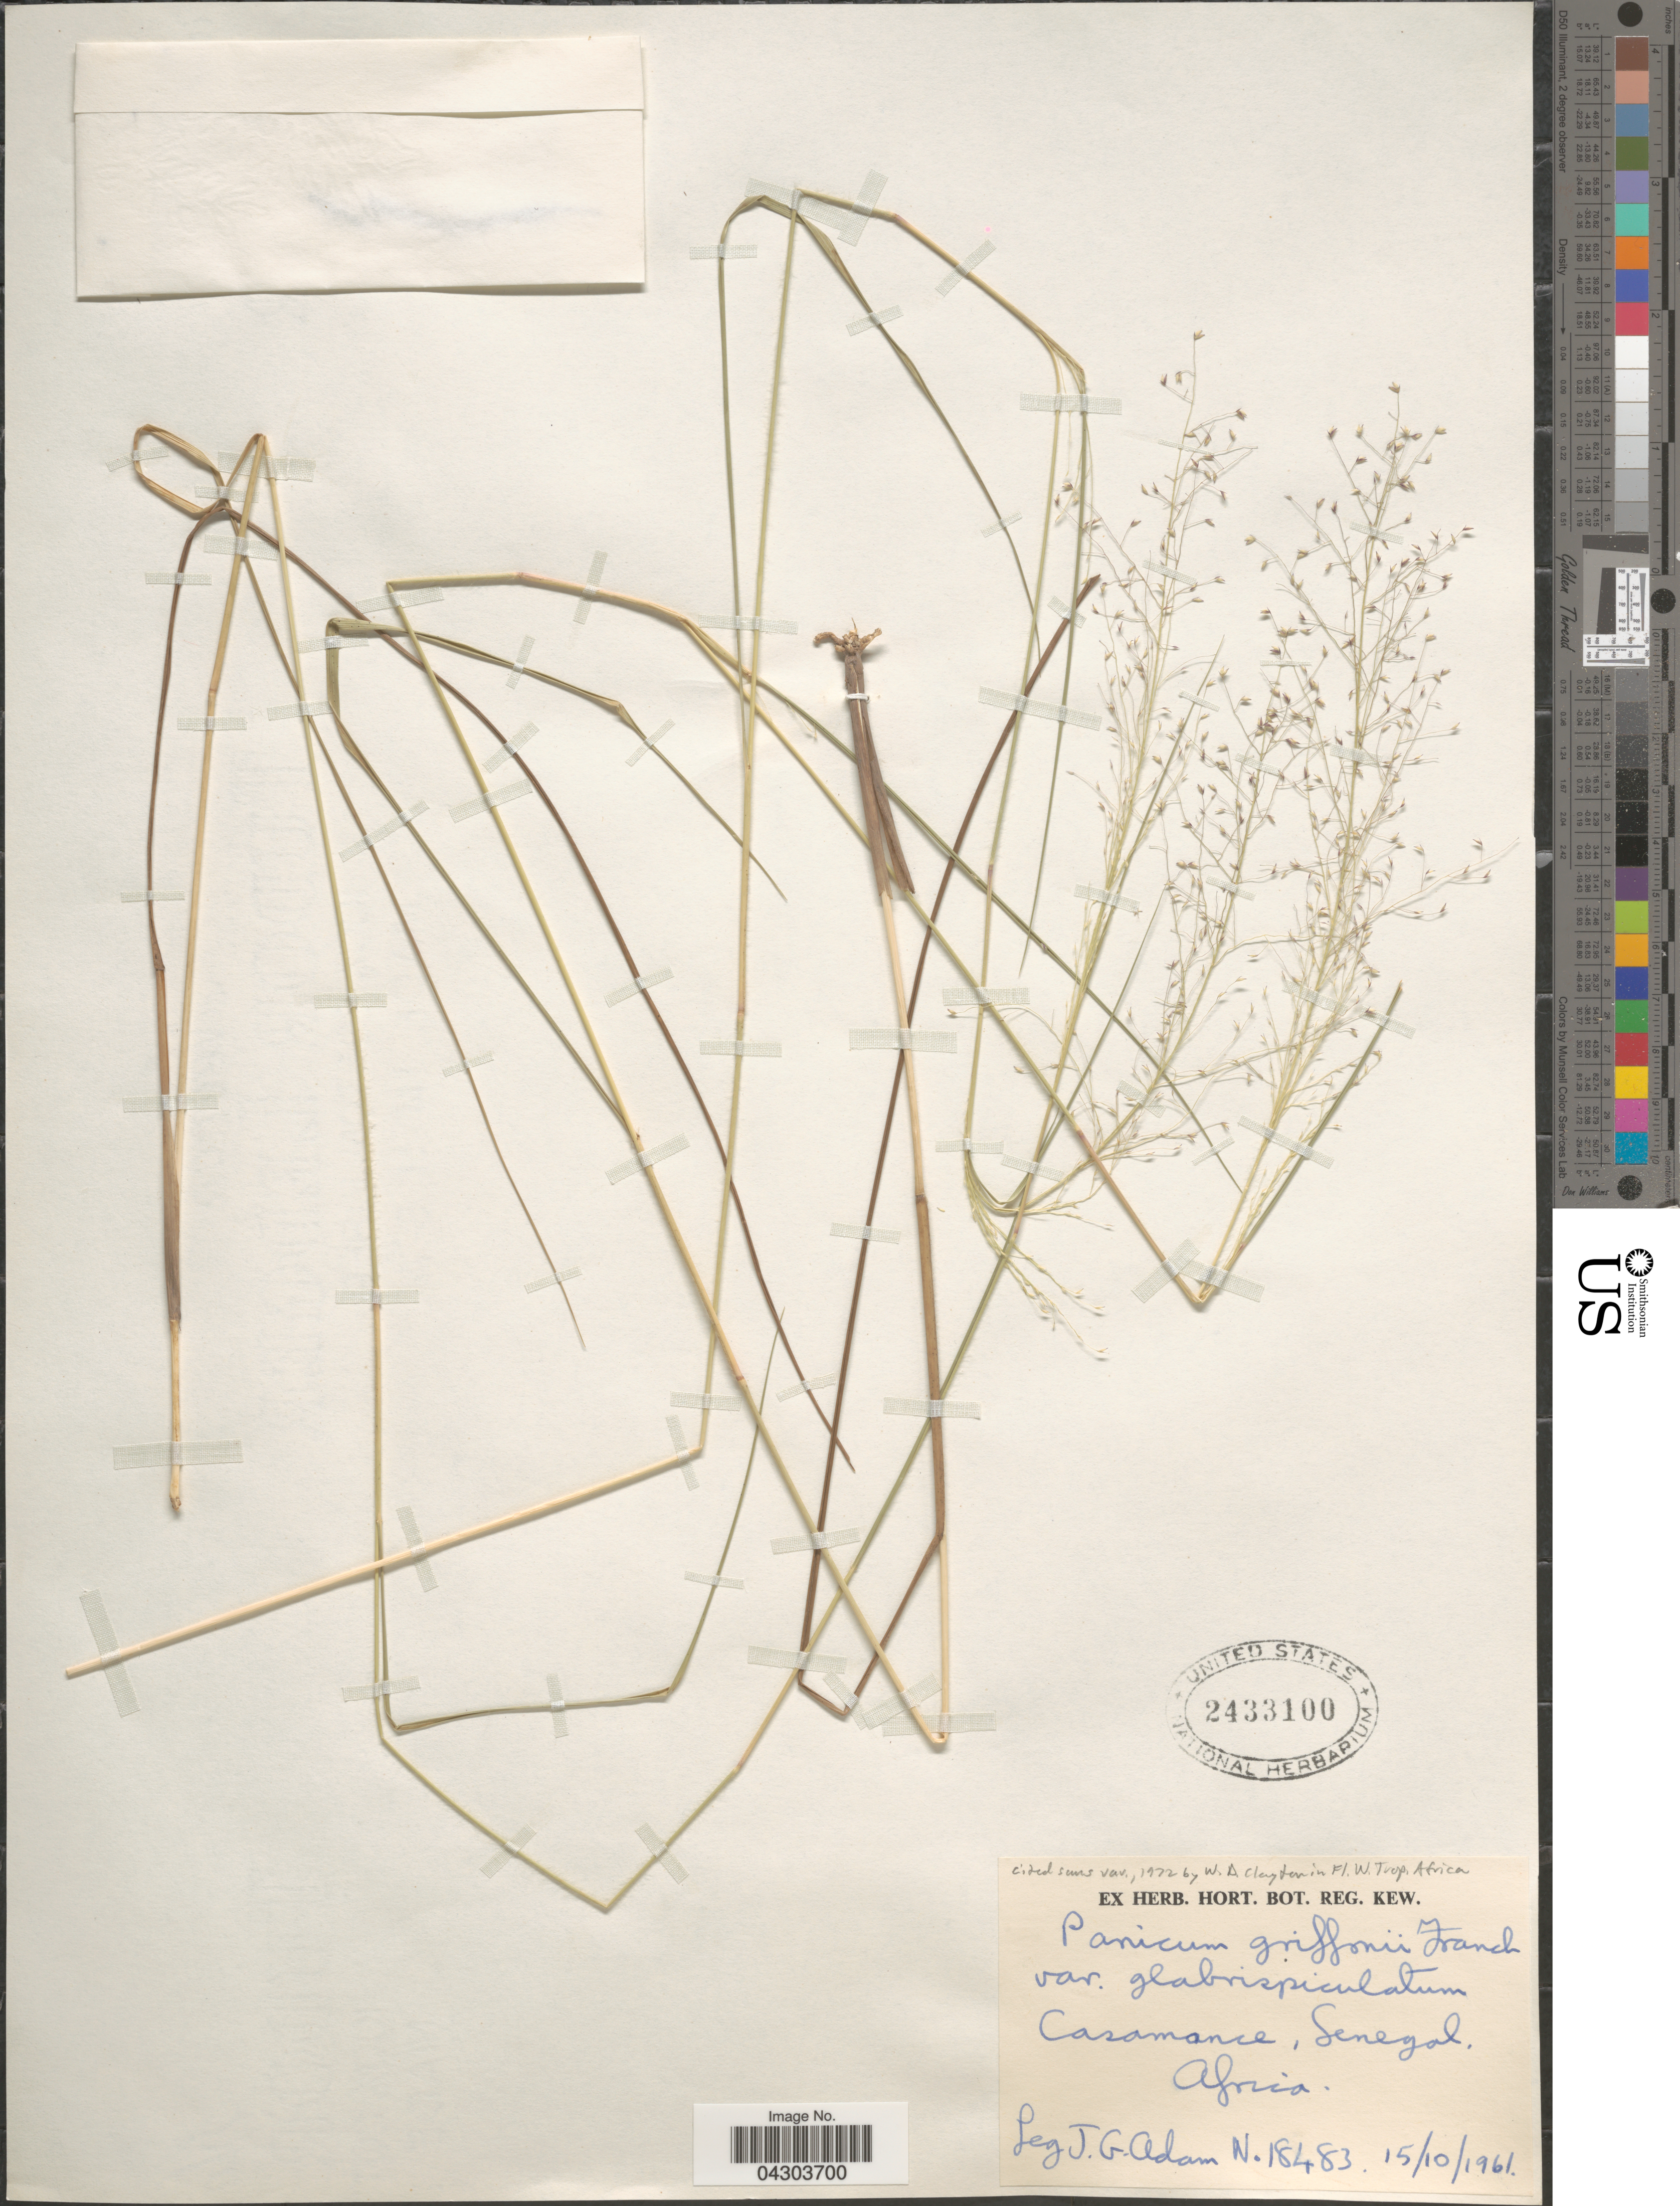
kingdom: Plantae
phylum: Tracheophyta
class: Liliopsida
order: Poales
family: Poaceae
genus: Panicum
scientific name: Panicum griffonii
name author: Franch.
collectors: J. Adam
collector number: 18483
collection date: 1961-10-15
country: Senegal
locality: Casamance.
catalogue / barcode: US 2433100